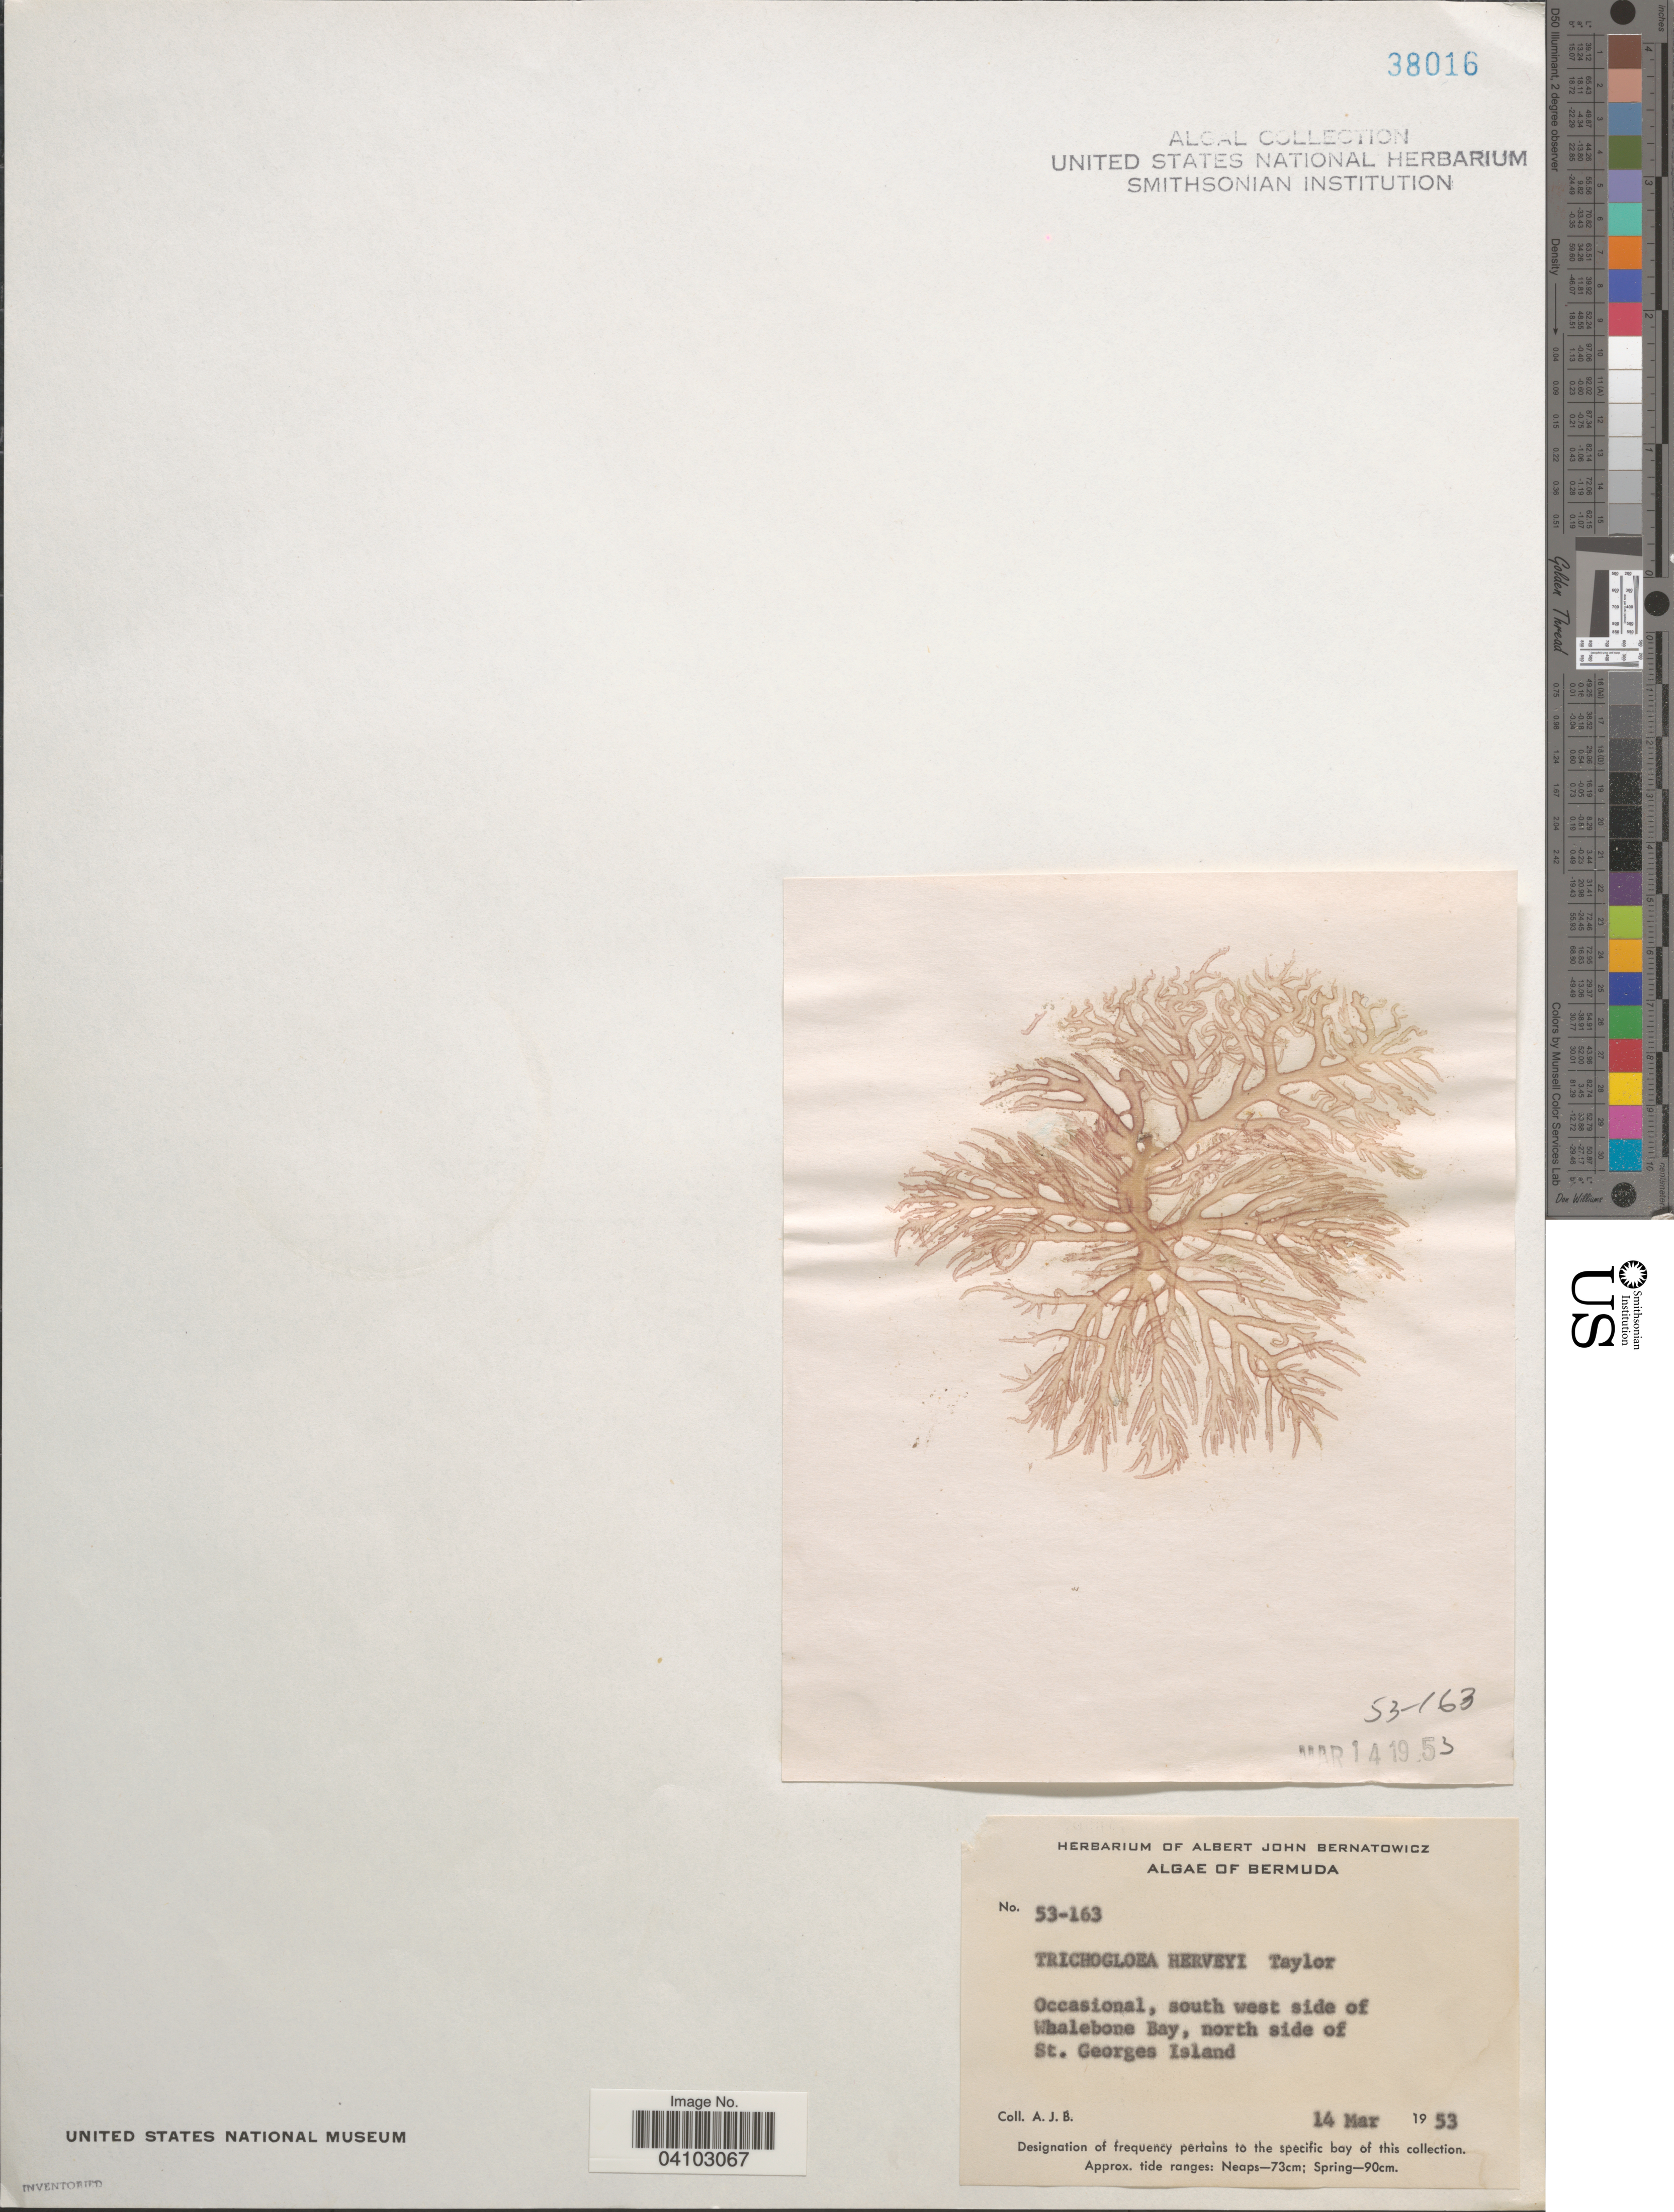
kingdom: Plantae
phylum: Rhodophyta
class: Florideophyceae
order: Nemaliales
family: Liagoraceae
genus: Trichogloea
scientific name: Trichogloea herveyi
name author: W.R. Taylor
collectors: A. Bernatowicz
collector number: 53-163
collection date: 1953-03-14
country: Bermuda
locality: South west side of Whalebone Bay, north side of St. Georges Island.